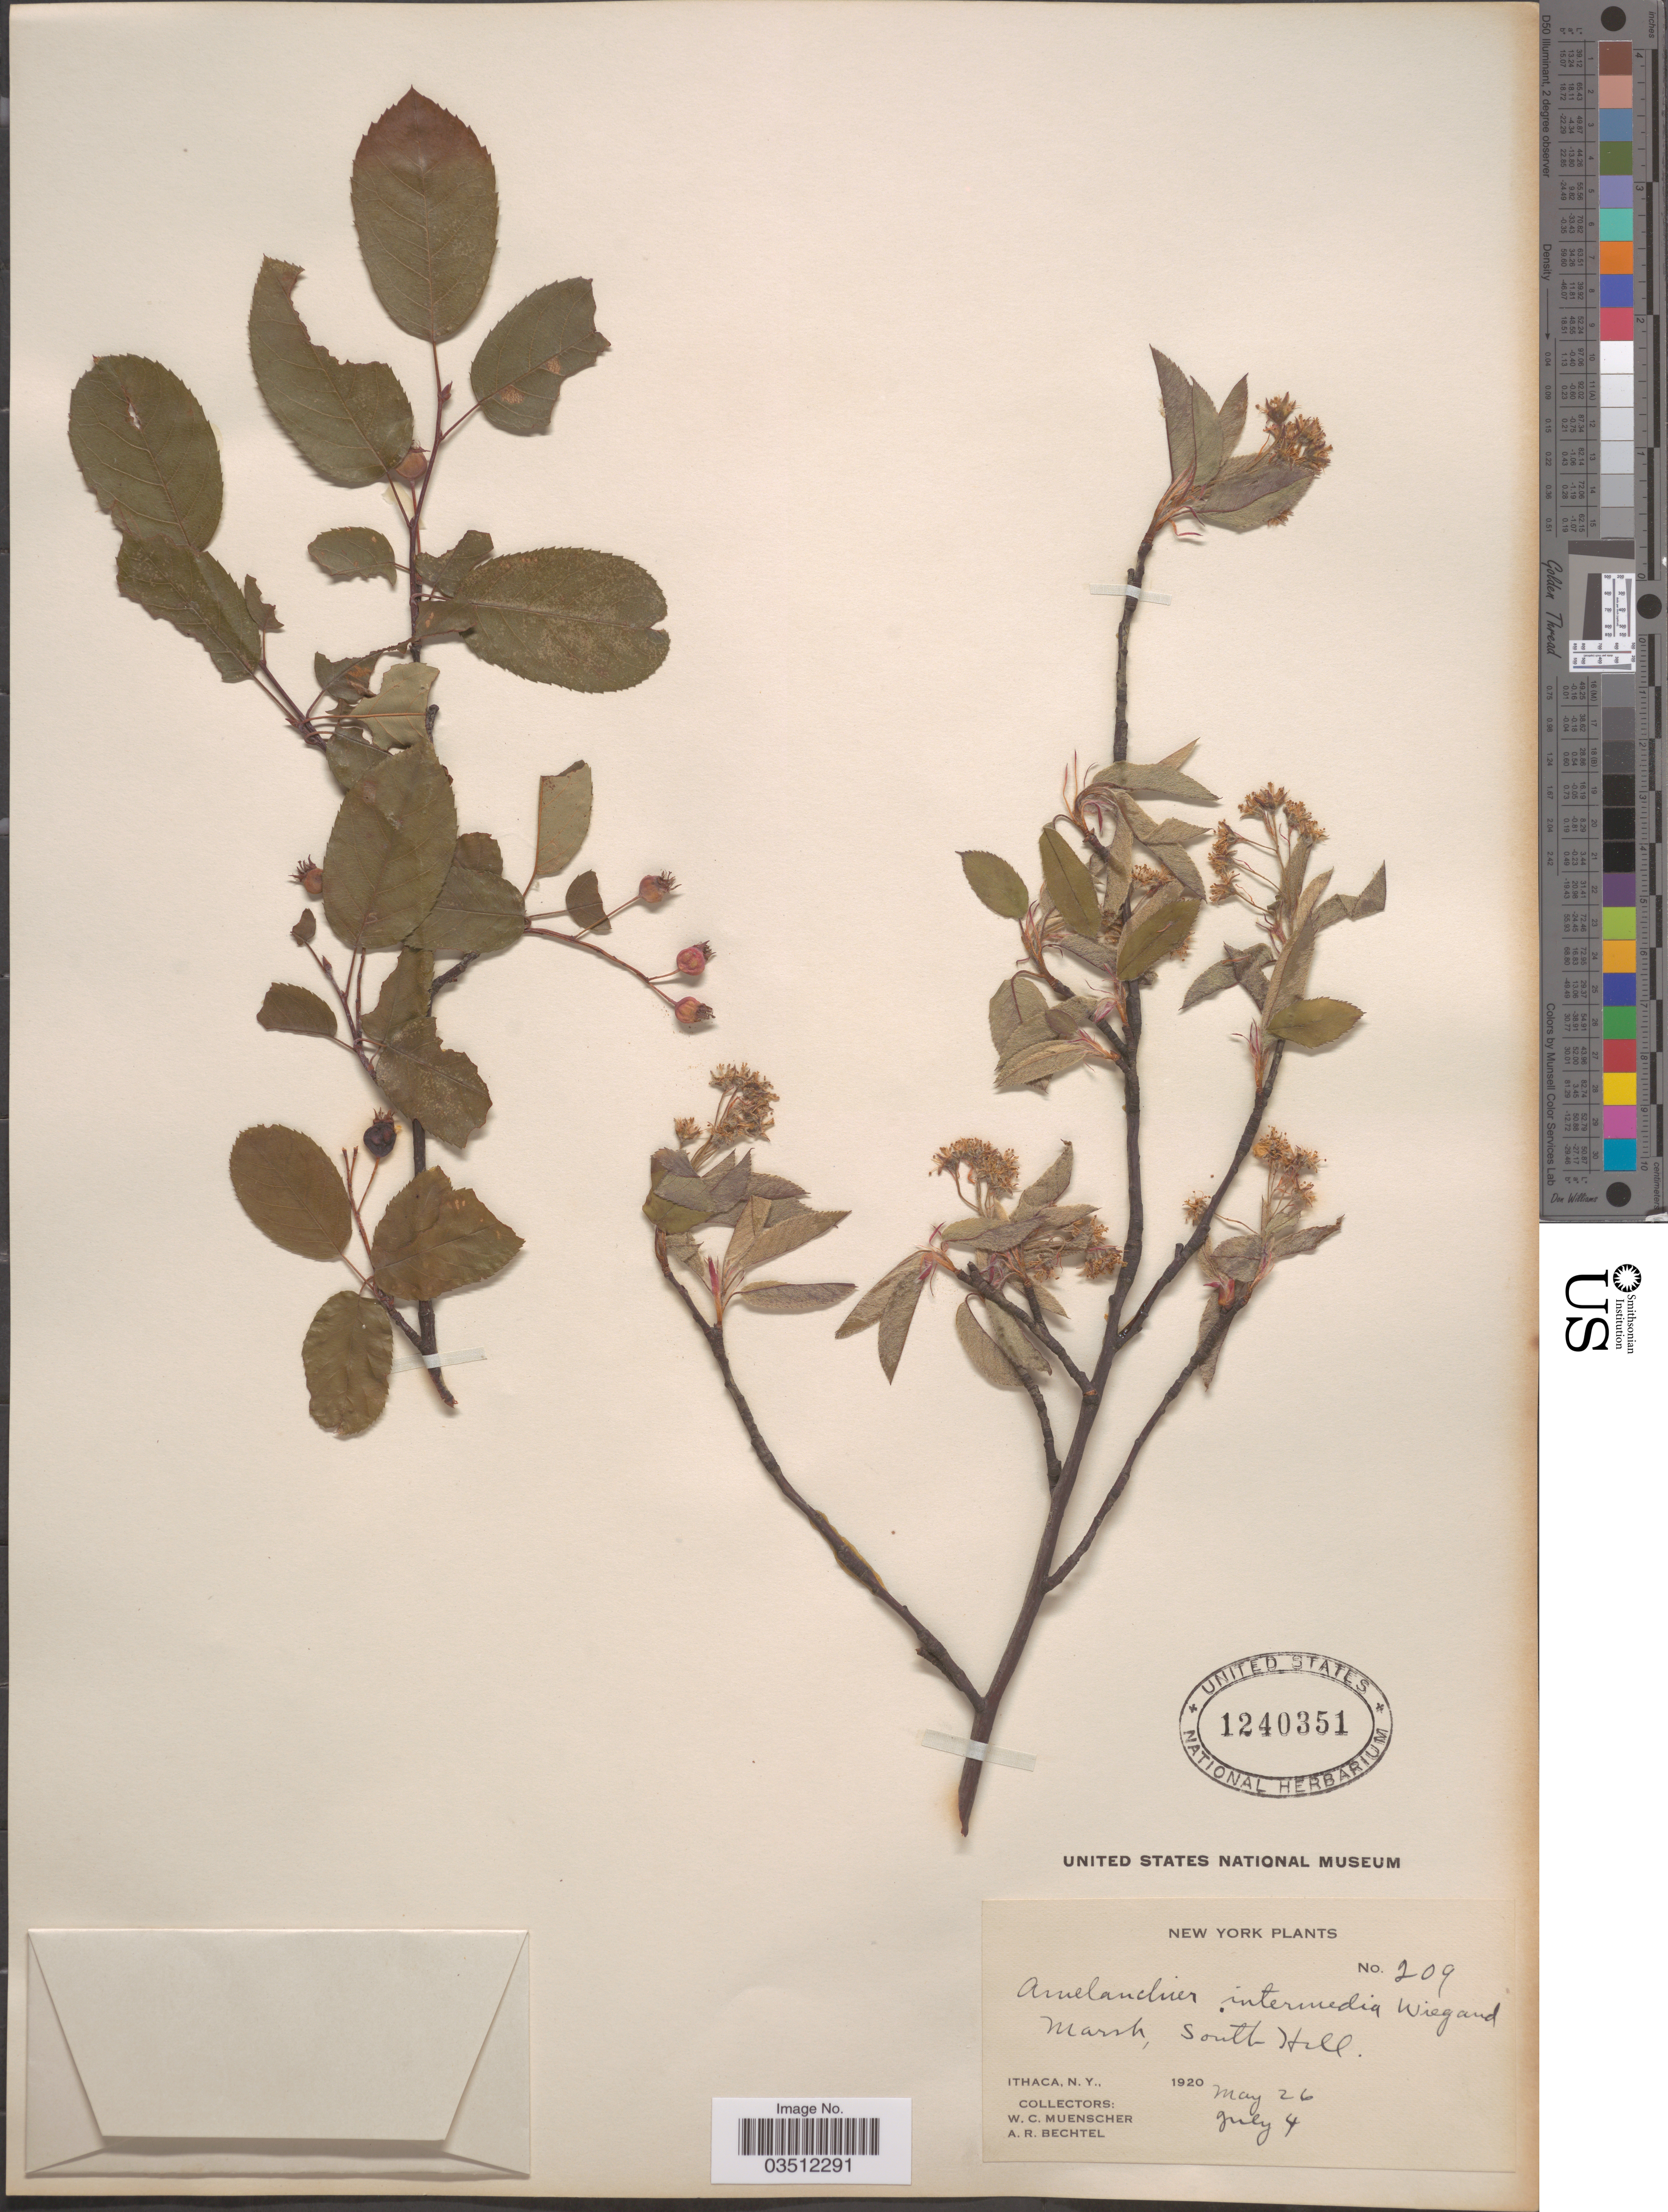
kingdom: Plantae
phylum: Tracheophyta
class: Magnoliopsida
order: Rosales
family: Rosaceae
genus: Amelanchier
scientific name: Amelanchier intermedia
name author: Spach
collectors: W. Muenscher & A. Bechtel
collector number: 209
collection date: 1920-05-26/1920-07-04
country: United States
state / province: New York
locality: Marsh, South Hill. Ithaca.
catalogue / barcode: US 1240351